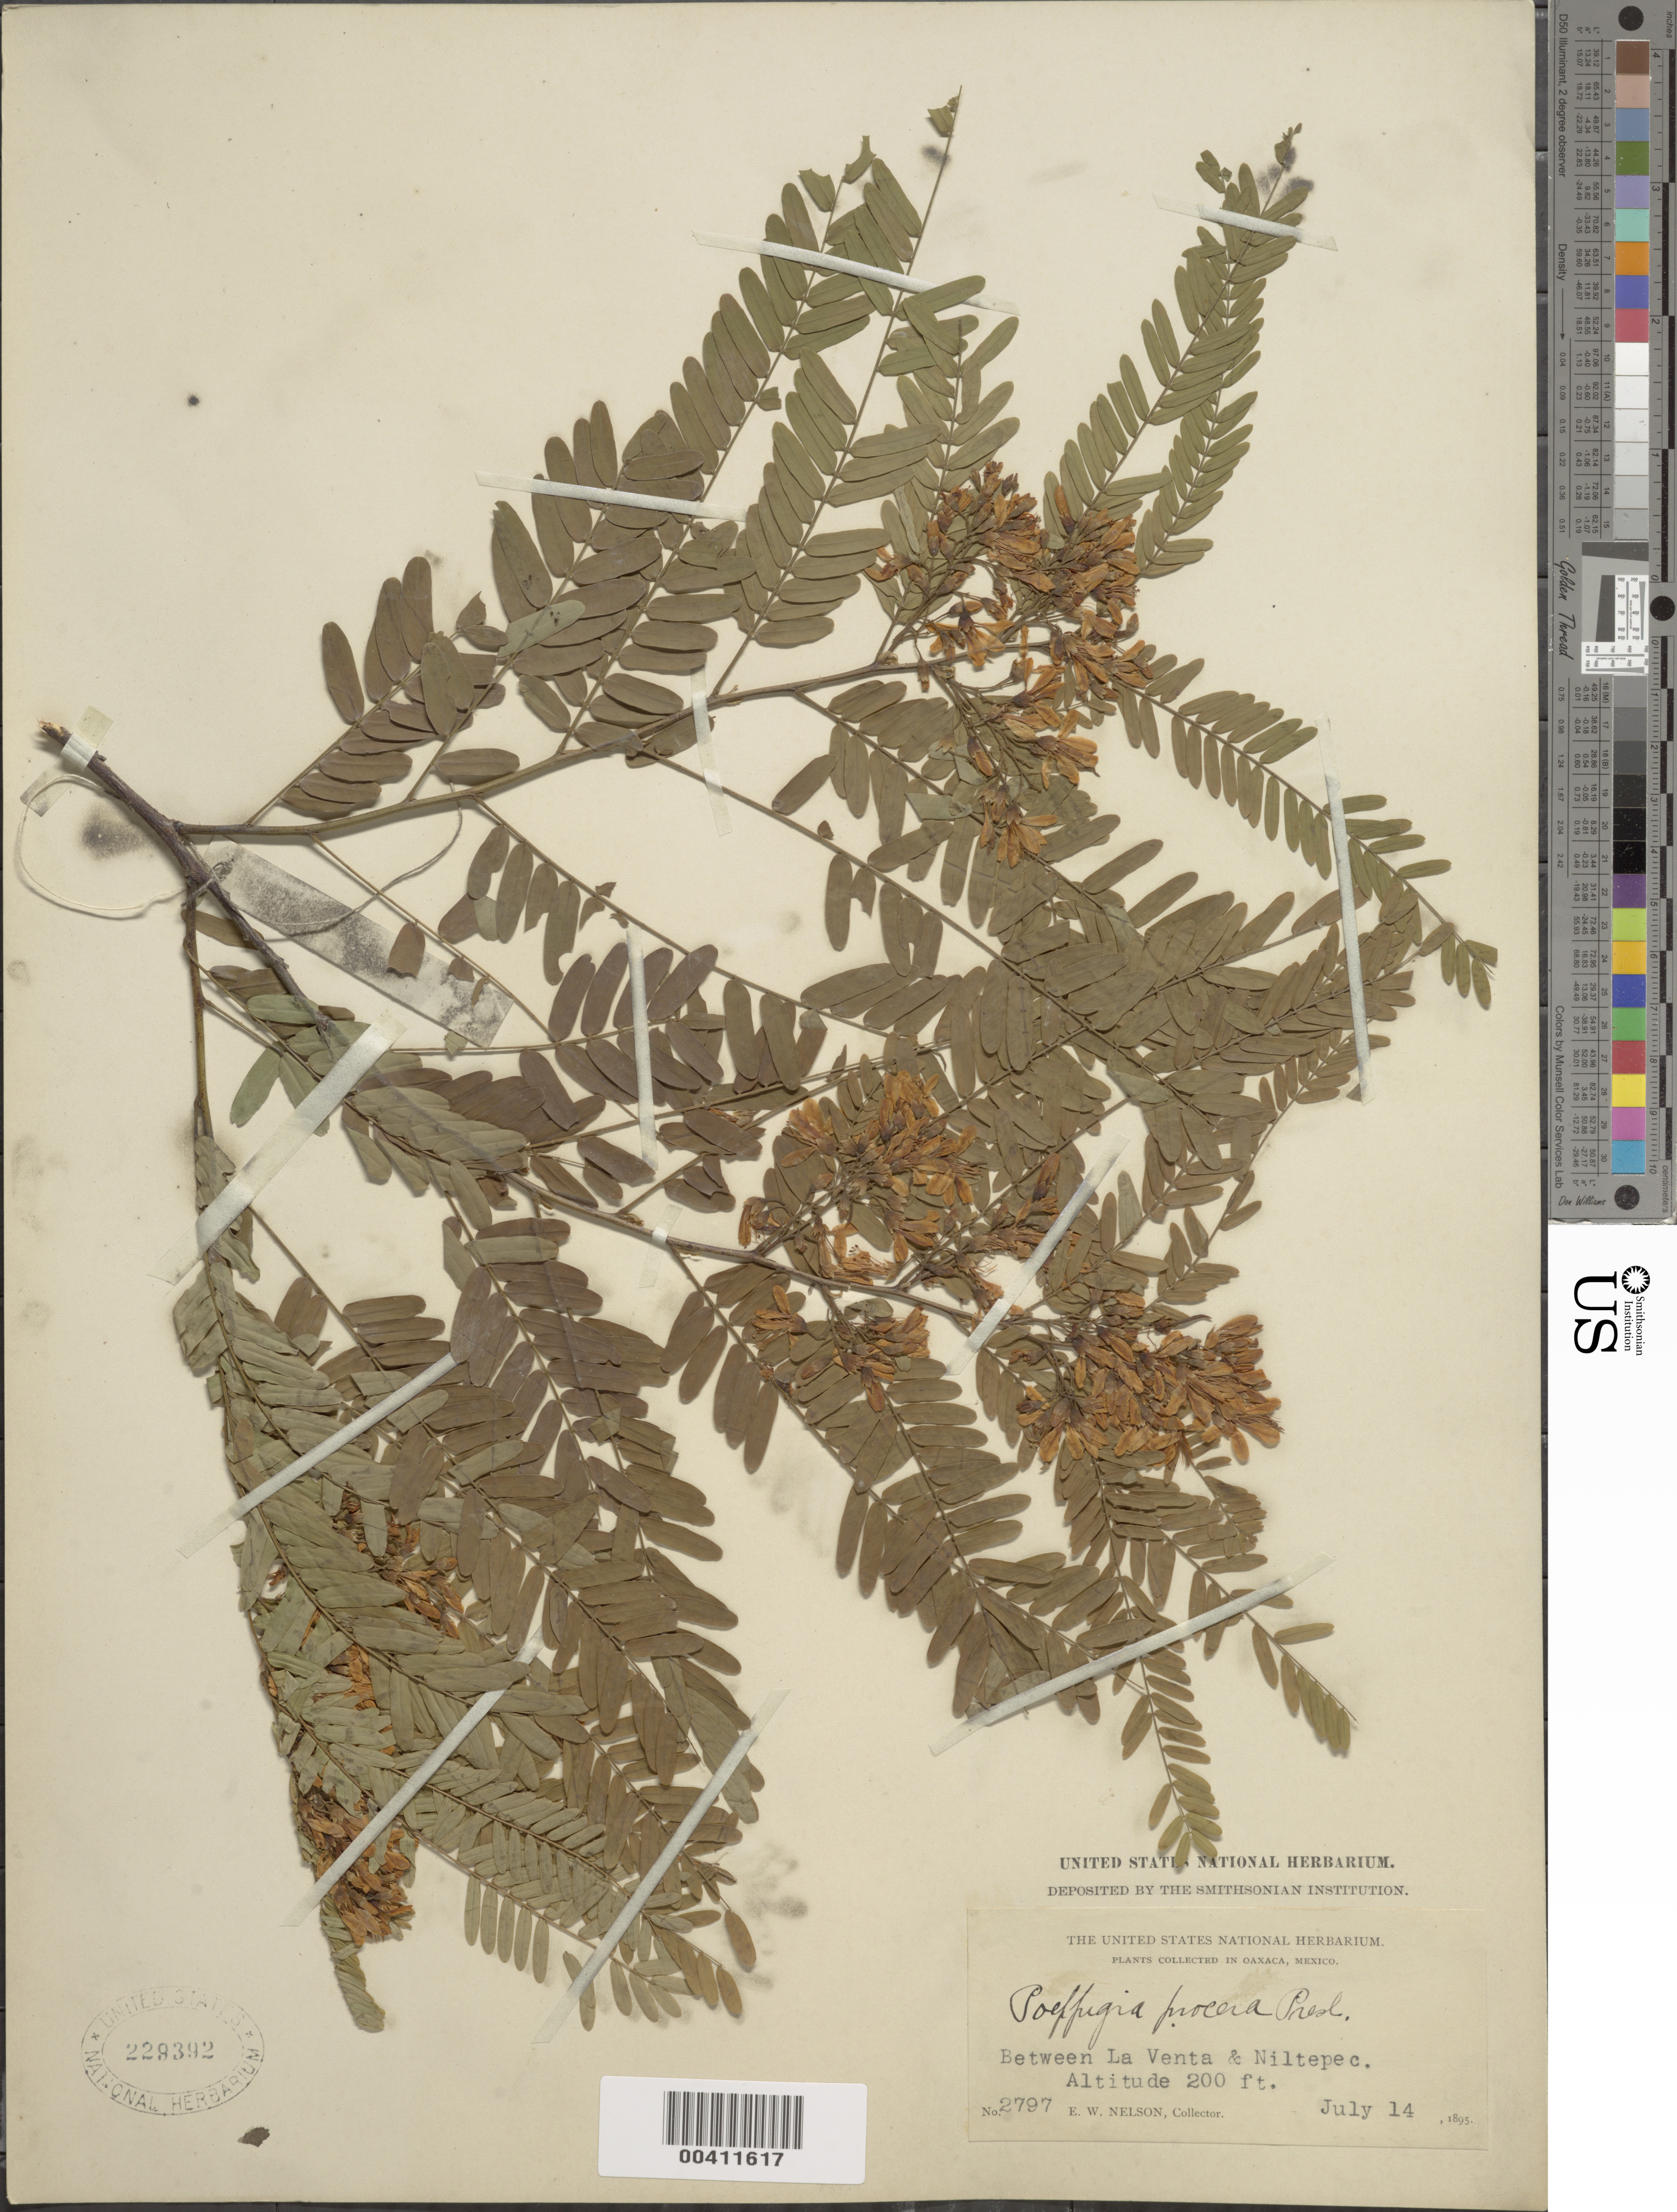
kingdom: Plantae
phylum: Tracheophyta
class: Magnoliopsida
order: Fabales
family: Fabaceae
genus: Poeppigia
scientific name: Poeppigia procera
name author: C. Presl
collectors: E. W. Nelson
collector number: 2797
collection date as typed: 14 Jul 1895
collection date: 1895-07-14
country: Mexico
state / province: Oaxaca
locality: Between la venta and niltepec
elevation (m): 61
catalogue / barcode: US 229392